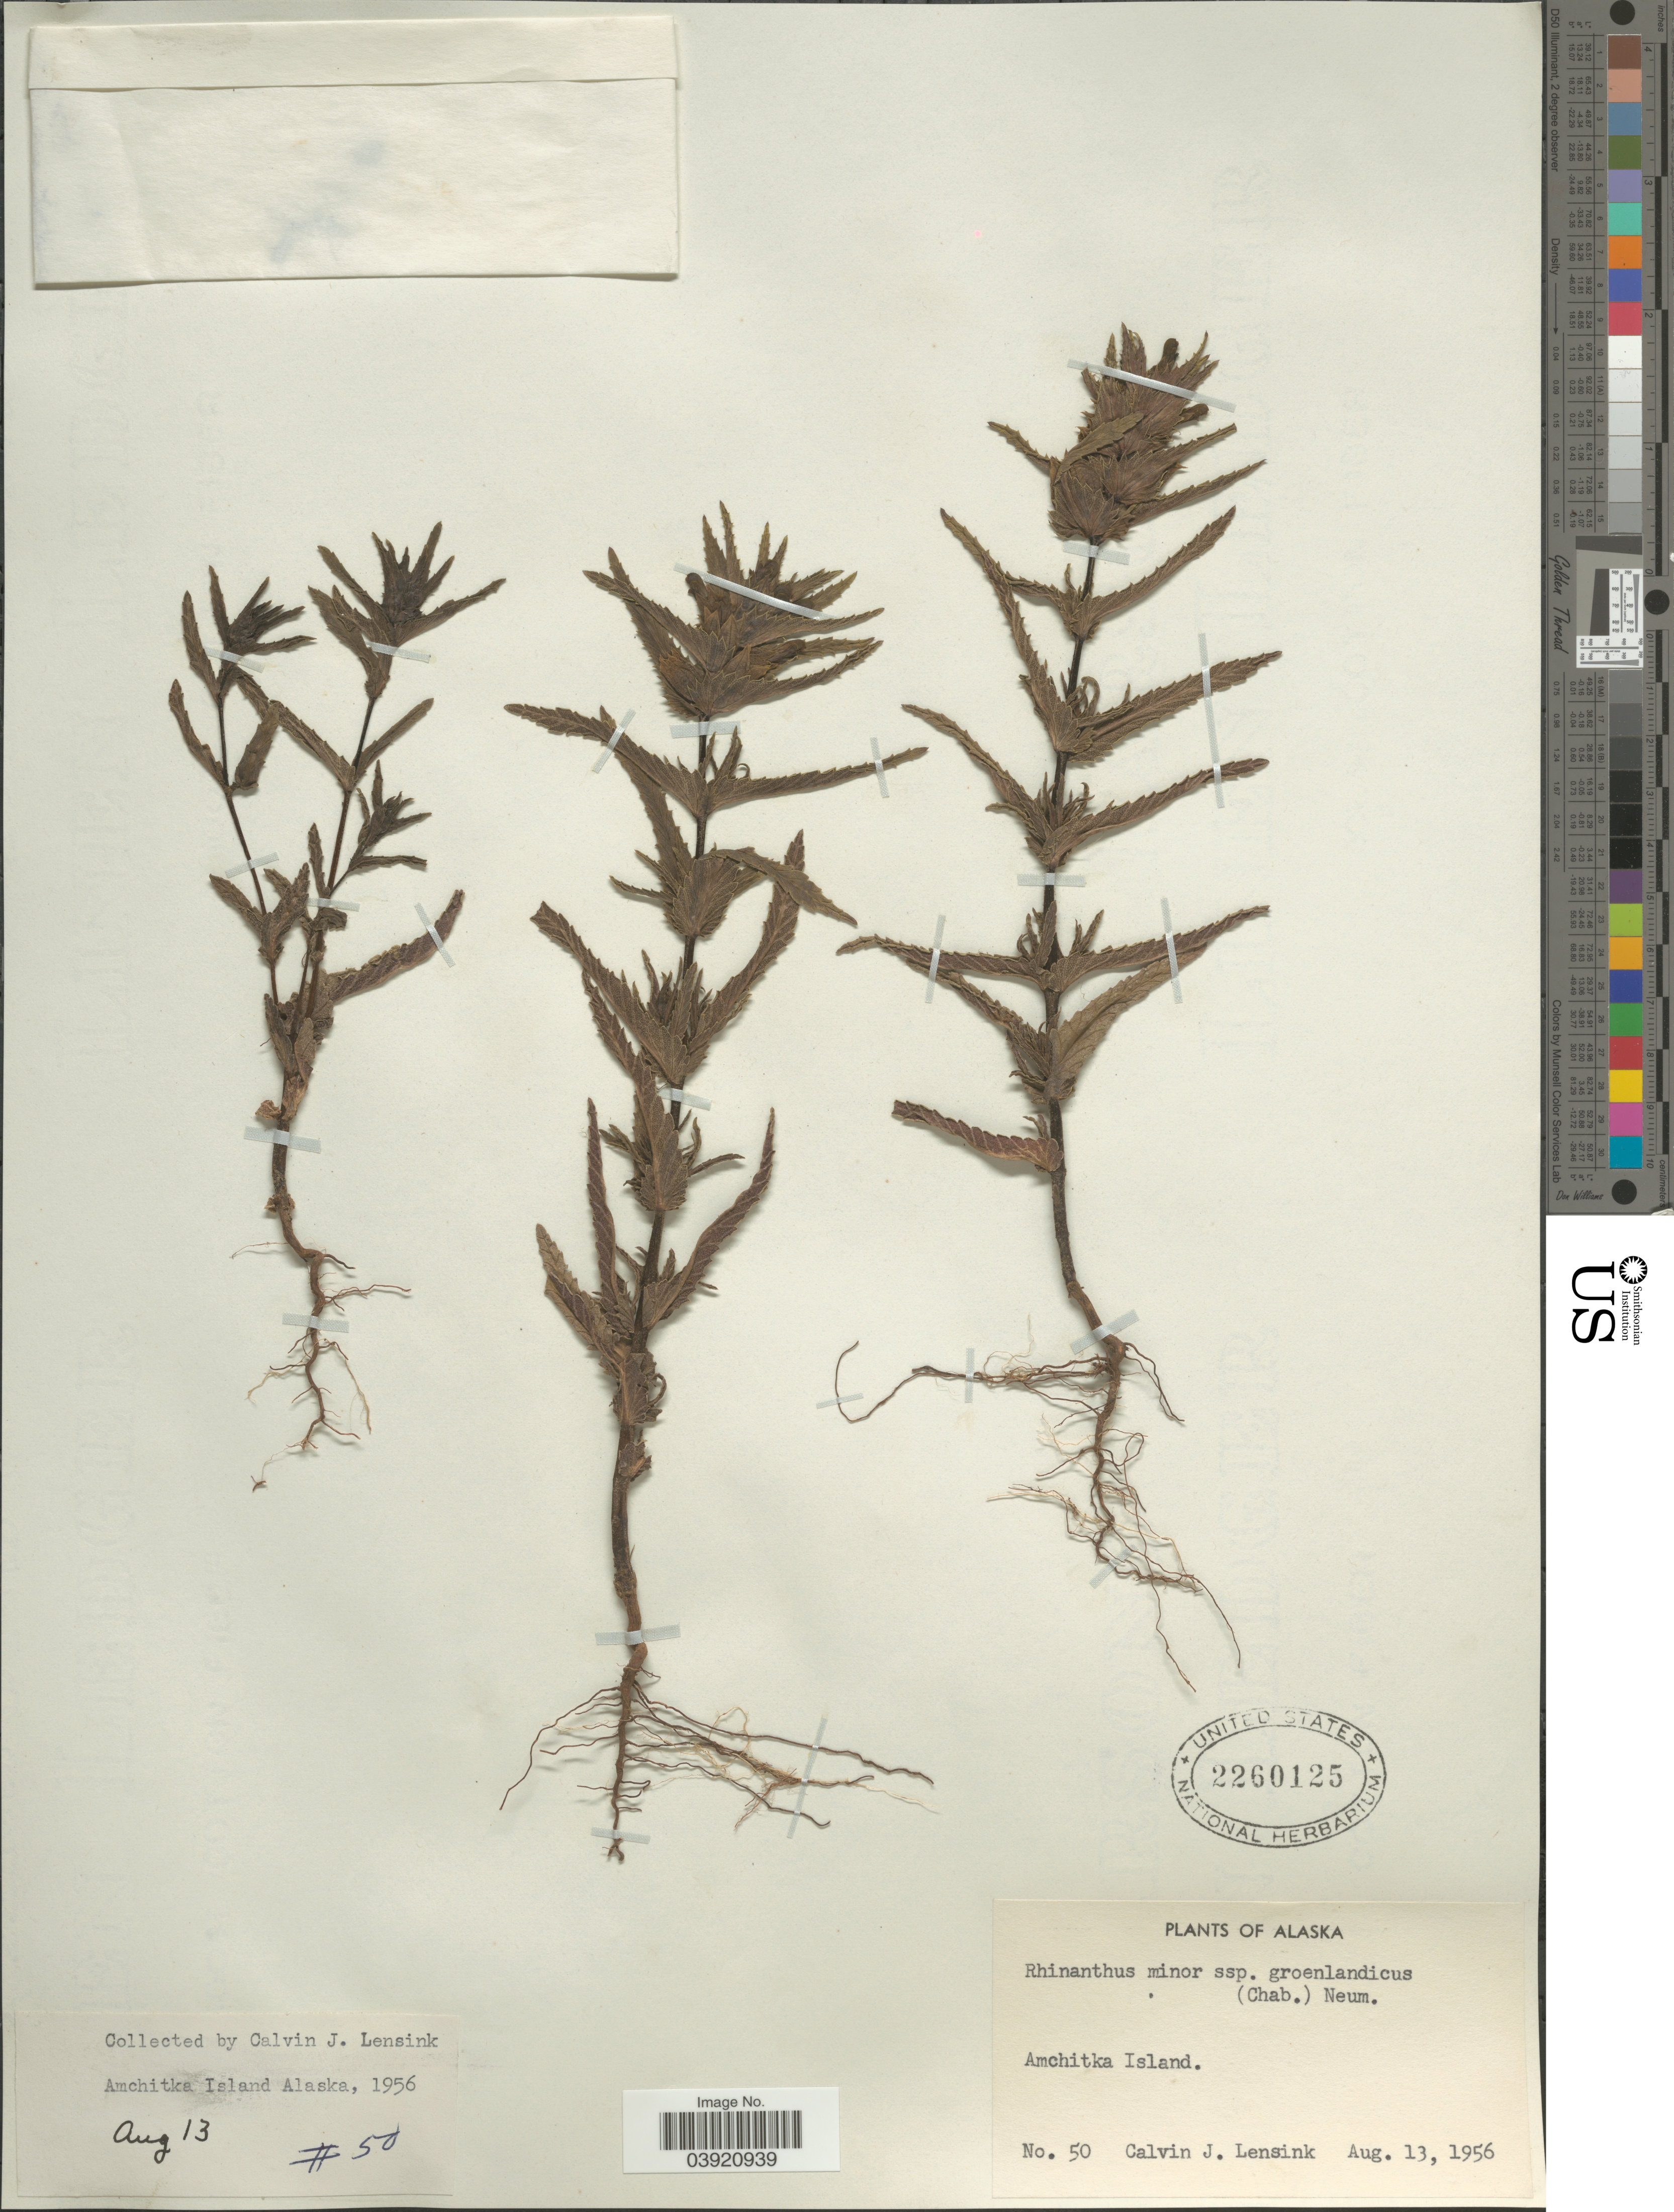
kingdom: Plantae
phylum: Tracheophyta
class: Magnoliopsida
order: Lamiales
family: Orobanchaceae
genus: Rhinanthus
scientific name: Rhinanthus major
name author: L.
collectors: C. Lensink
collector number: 50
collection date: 1956-08-13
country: United States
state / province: Alaska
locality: Amchitka Island.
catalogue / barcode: US 2260125